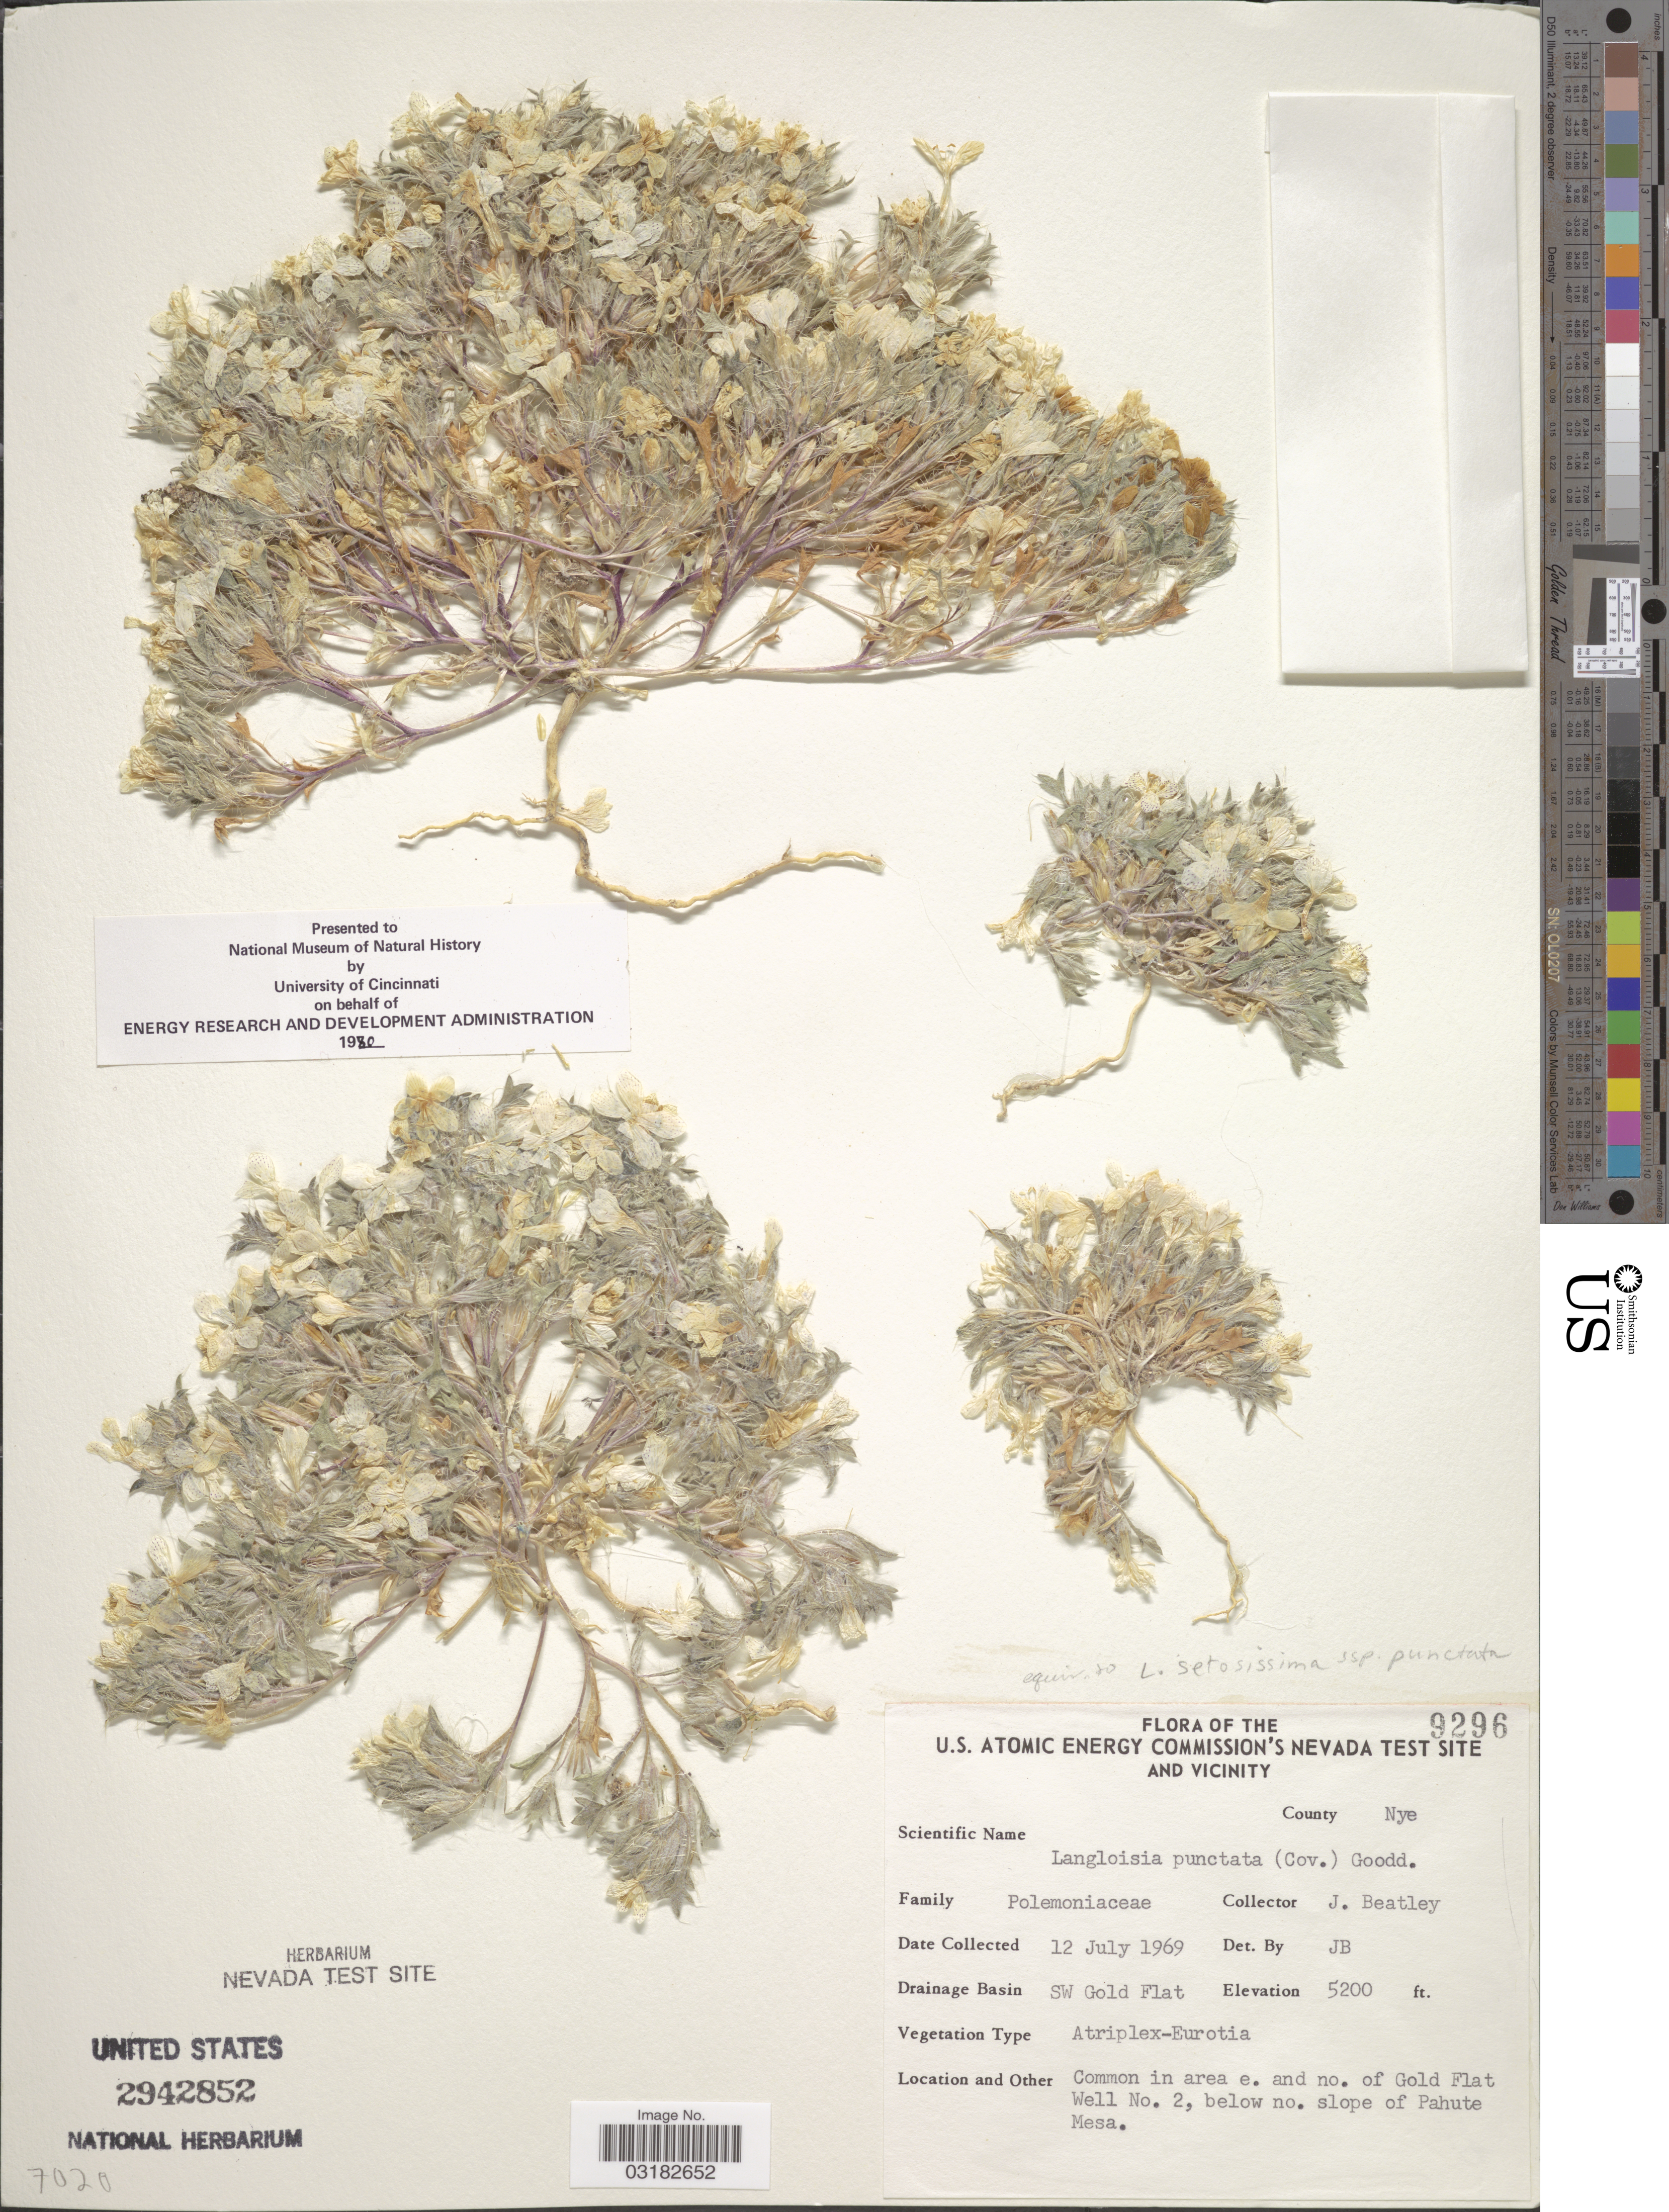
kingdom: Plantae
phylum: Tracheophyta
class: Magnoliopsida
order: Ericales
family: Polemoniaceae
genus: Langloisia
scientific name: Langloisia setosissima subsp. punctata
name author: (A. Gray ex Coville) Timbrook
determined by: Strong, Mark T., (BOT), Smithsonian Institution - National Museum of Natural History (UNITED STATES)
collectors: J. C. Beatley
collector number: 9296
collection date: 1969-06-12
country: United States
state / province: Nevada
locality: The U.S. Atomic Energy Commission's Nevada test site and vicinity. County Nye. Drainage Basin SW Gold Flat. Common in area e. and no. of Gold Flat Well No. 2, below no. slope of Pahute Mesa.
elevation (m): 1585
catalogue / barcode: US 2942852